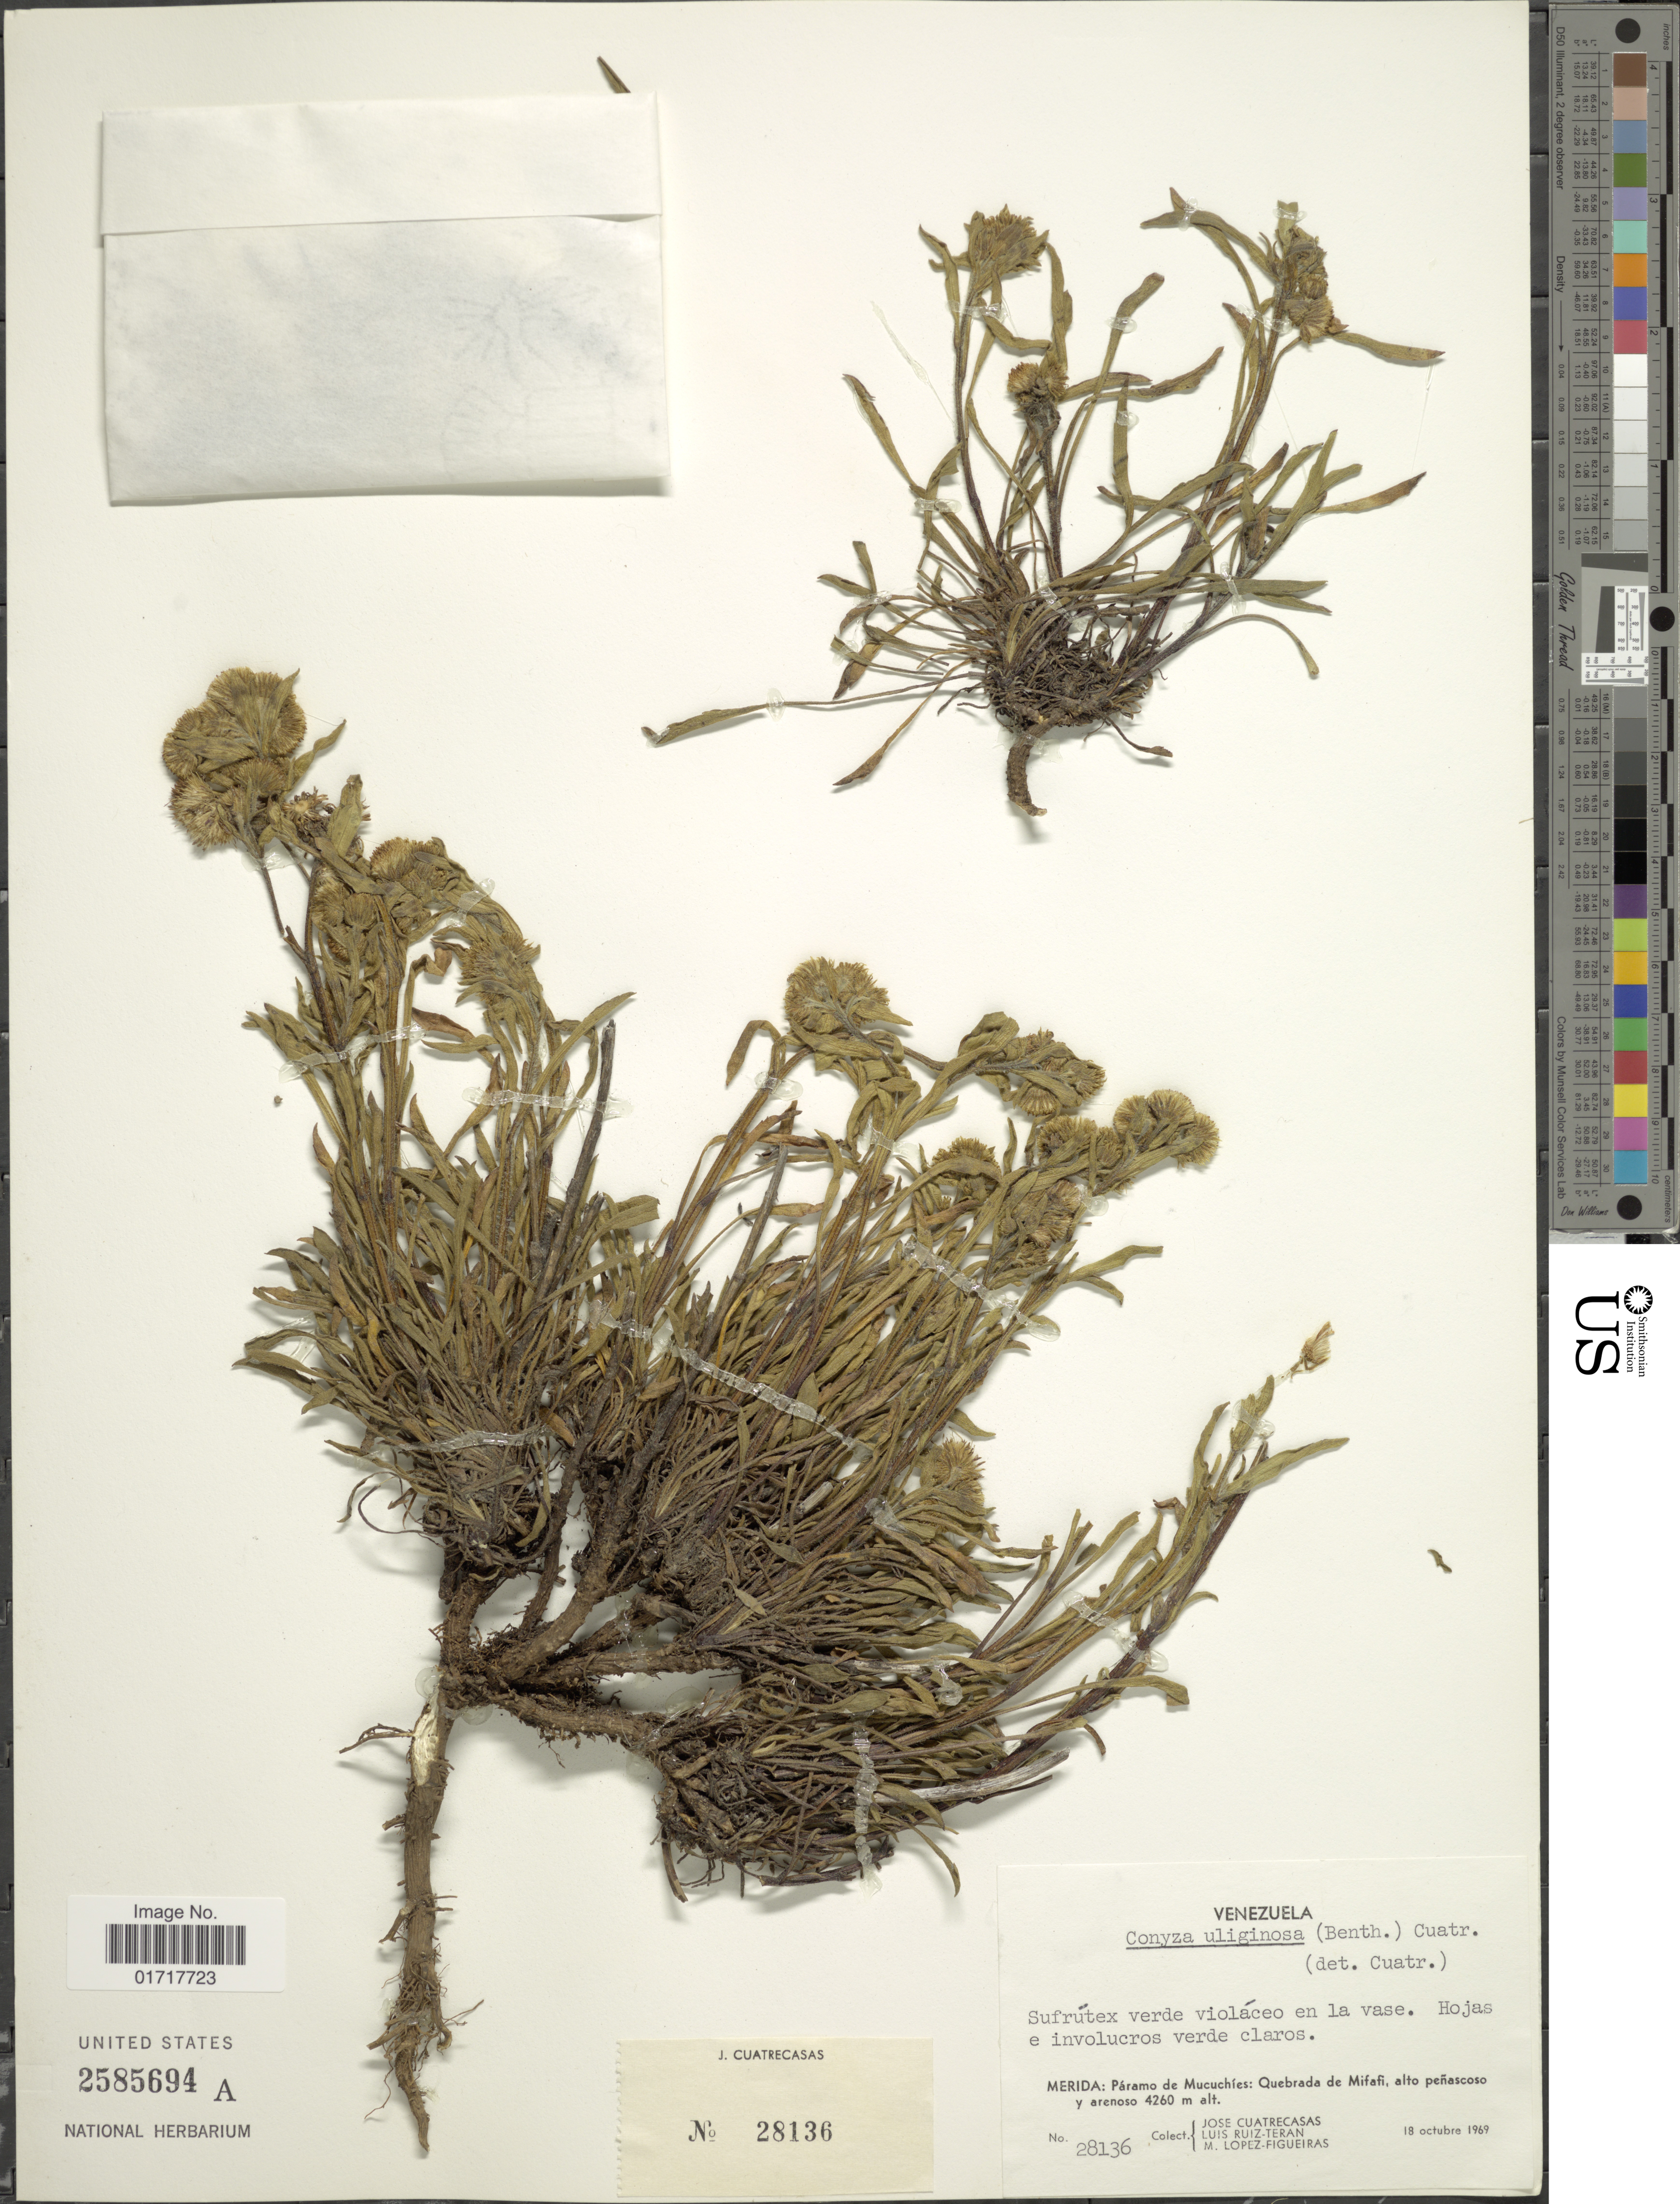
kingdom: Plantae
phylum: Tracheophyta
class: Magnoliopsida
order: Asterales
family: Asteraceae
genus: Conyza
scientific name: Conyza uliginosa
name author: (Benth.) Cuatrec.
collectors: J. Cuatrecasas, L. E. Ruíz-Terán & M. Lopéz-F.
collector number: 28136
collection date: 1969-10-18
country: Venezuela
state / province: Mérida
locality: Merida: Paramo de Mucuchies: Quebrada de Mifafi, alto penascoso y arenoso.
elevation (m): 4260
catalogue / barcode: US 2585694A